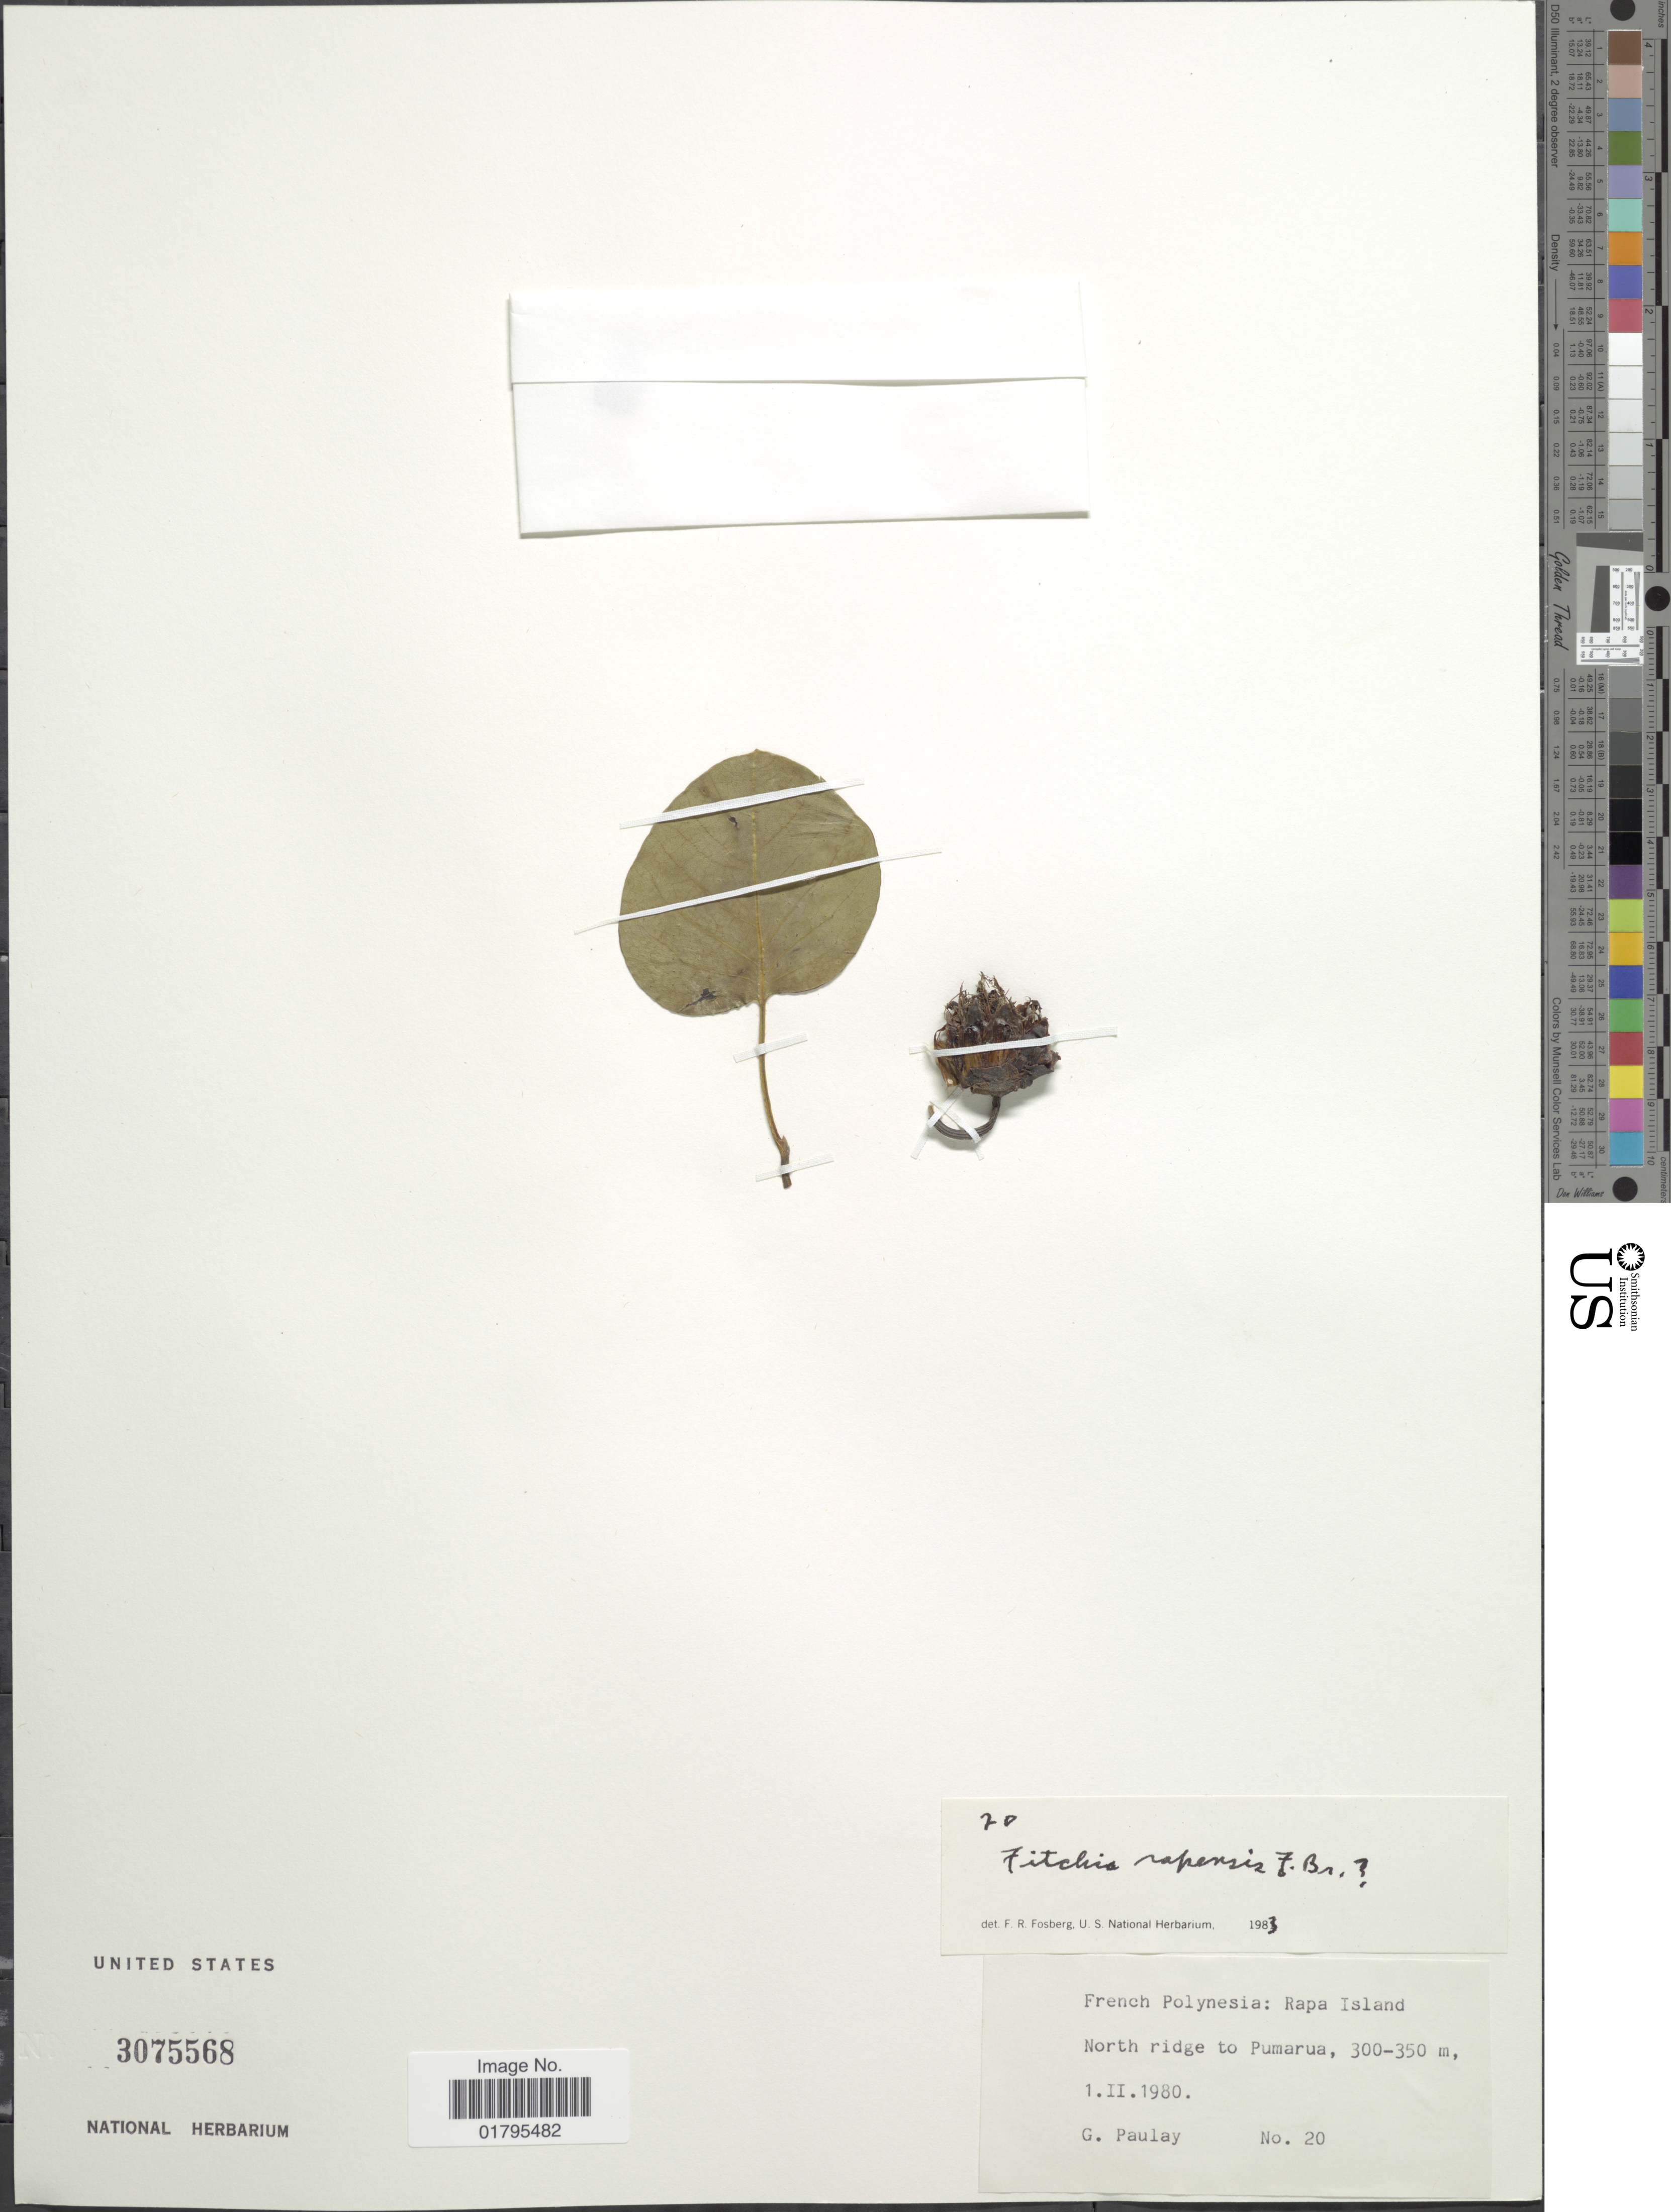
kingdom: Plantae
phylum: Tracheophyta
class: Magnoliopsida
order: Asterales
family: Asteraceae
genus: Fitchia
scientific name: Fitchia rapensis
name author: F. Br.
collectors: G. Paulay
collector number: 20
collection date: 1980-02-01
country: French Polynesia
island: Rapa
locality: Rapa Island: North ridge to Pumarua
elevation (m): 300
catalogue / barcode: US 3075568